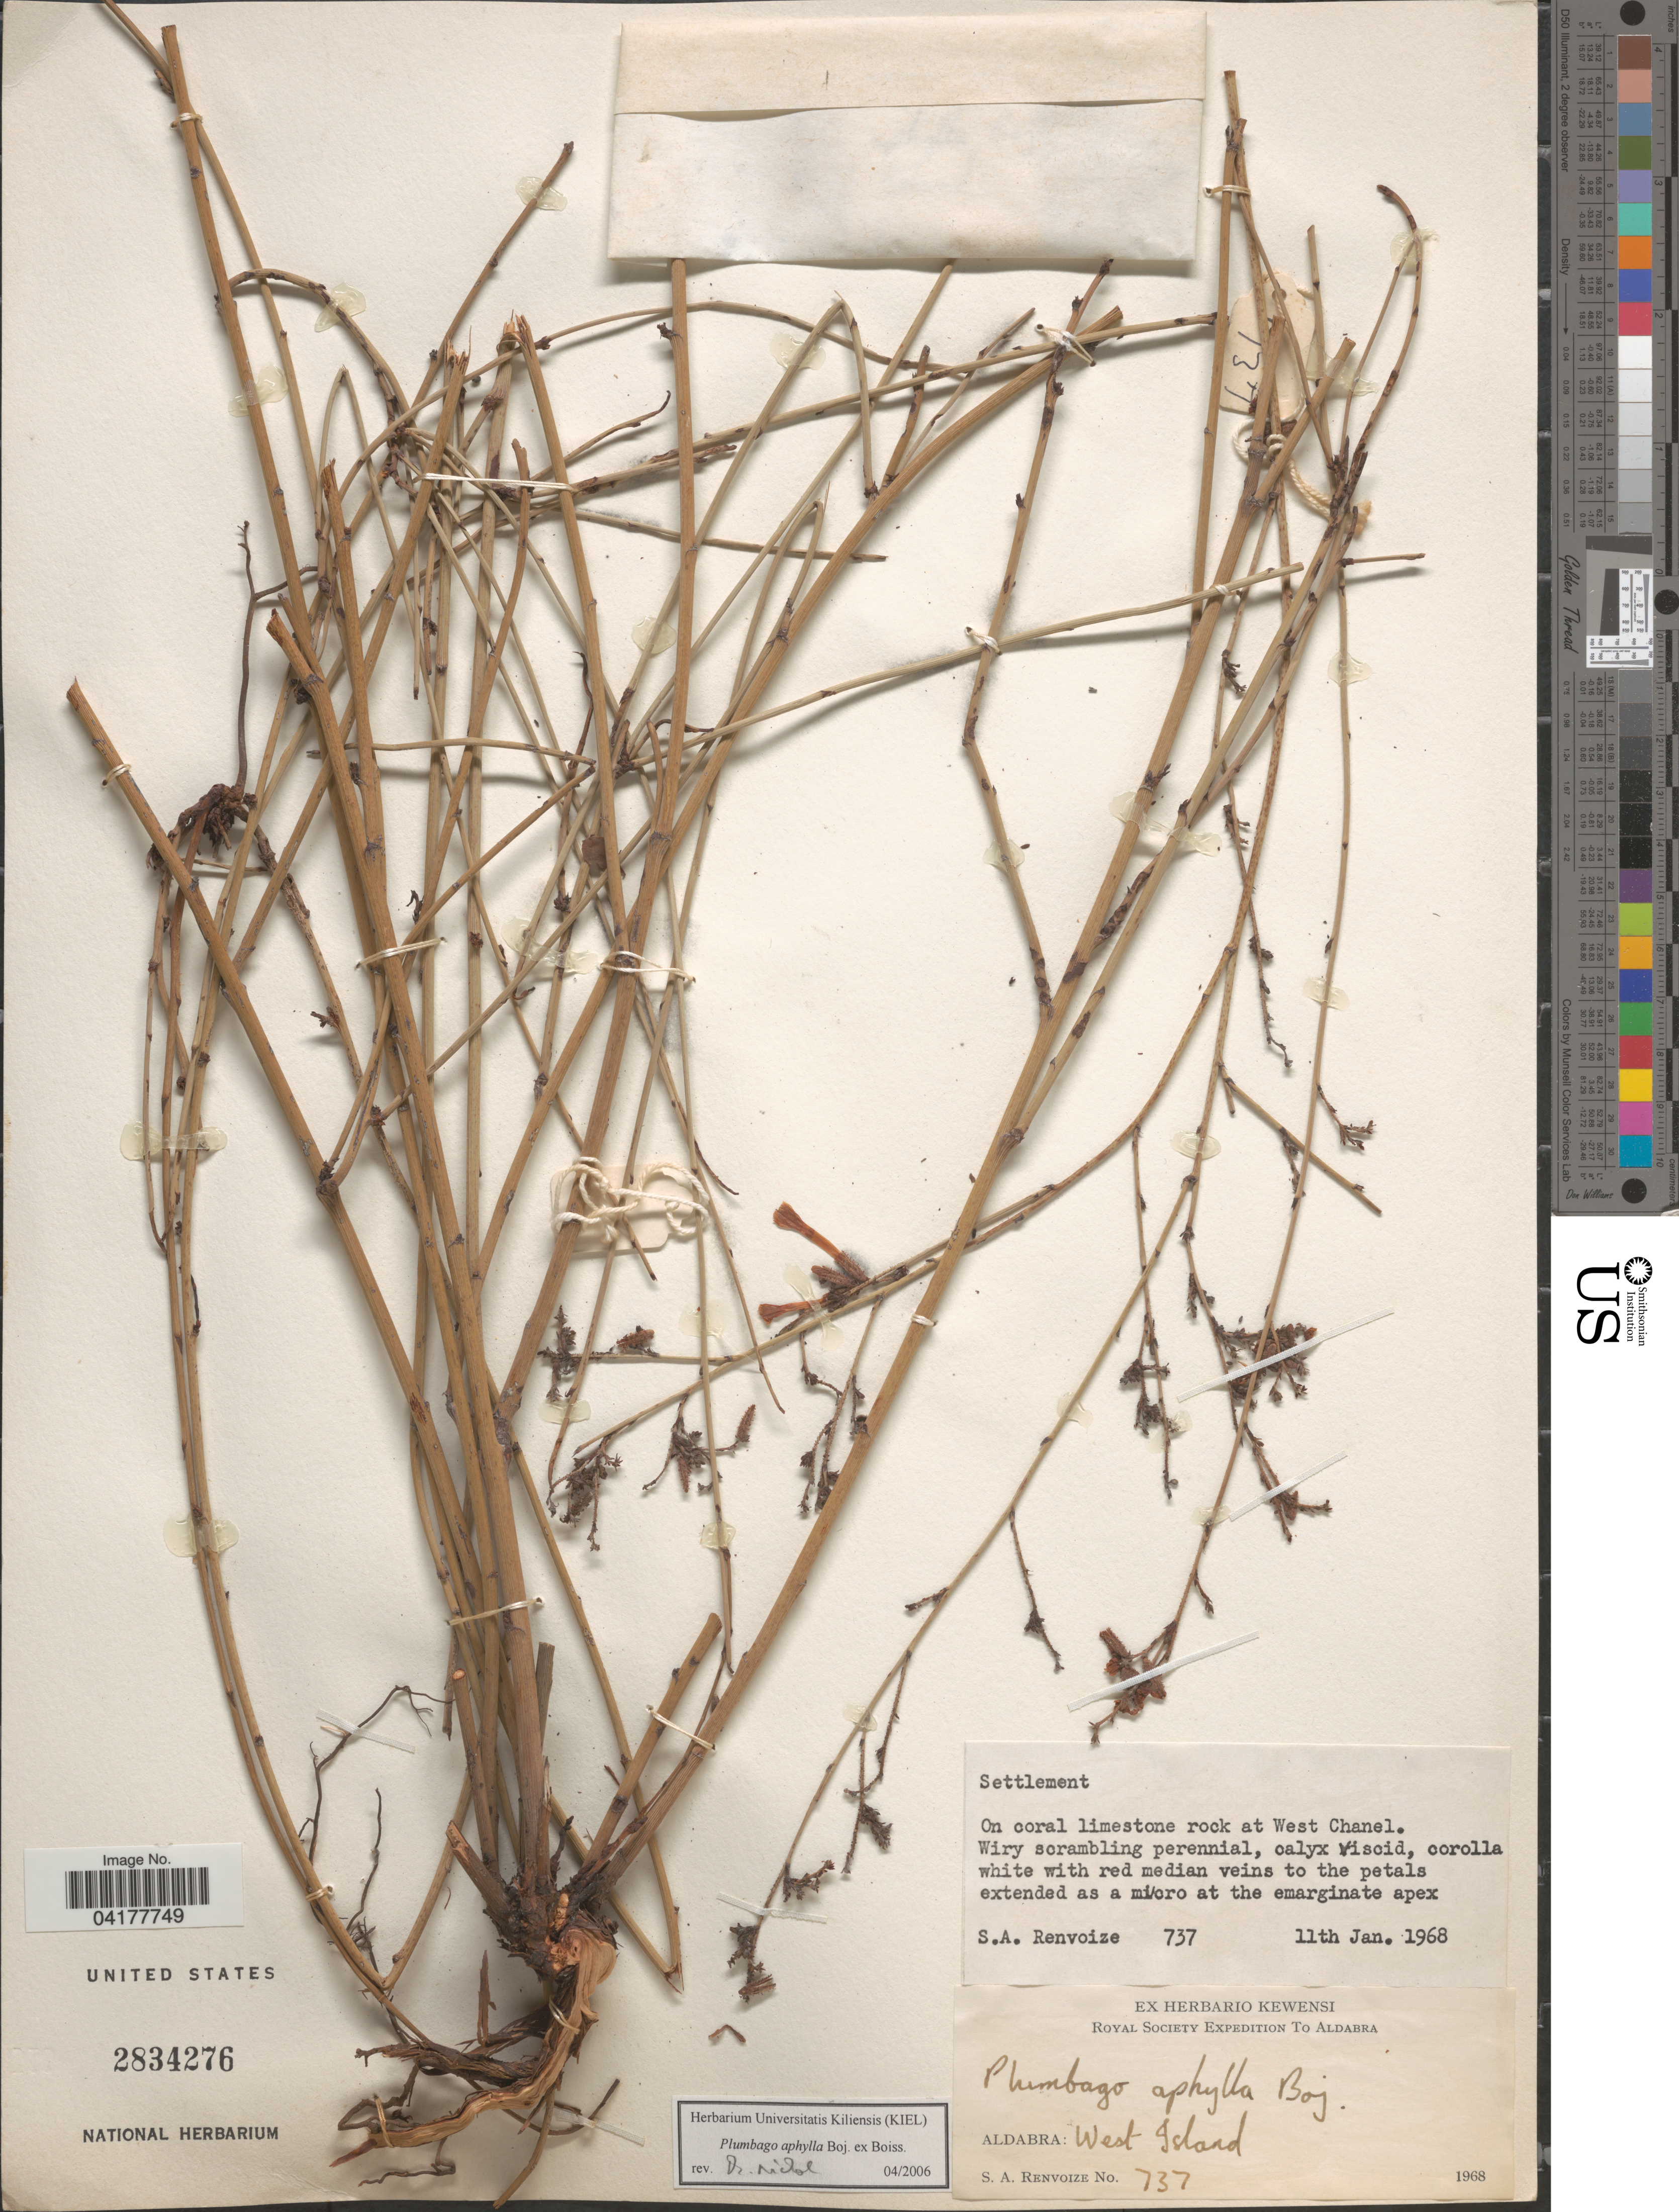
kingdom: Plantae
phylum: Tracheophyta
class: Magnoliopsida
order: Caryophyllales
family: Plumbaginaceae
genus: Plumbago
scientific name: Plumbago aphylla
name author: Bojer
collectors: S. A. Renvoize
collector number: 737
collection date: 1968-01-11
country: Seychelles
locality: Royal Society Expedition to Aldabra. Aldabra: West Island.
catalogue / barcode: US 2834276